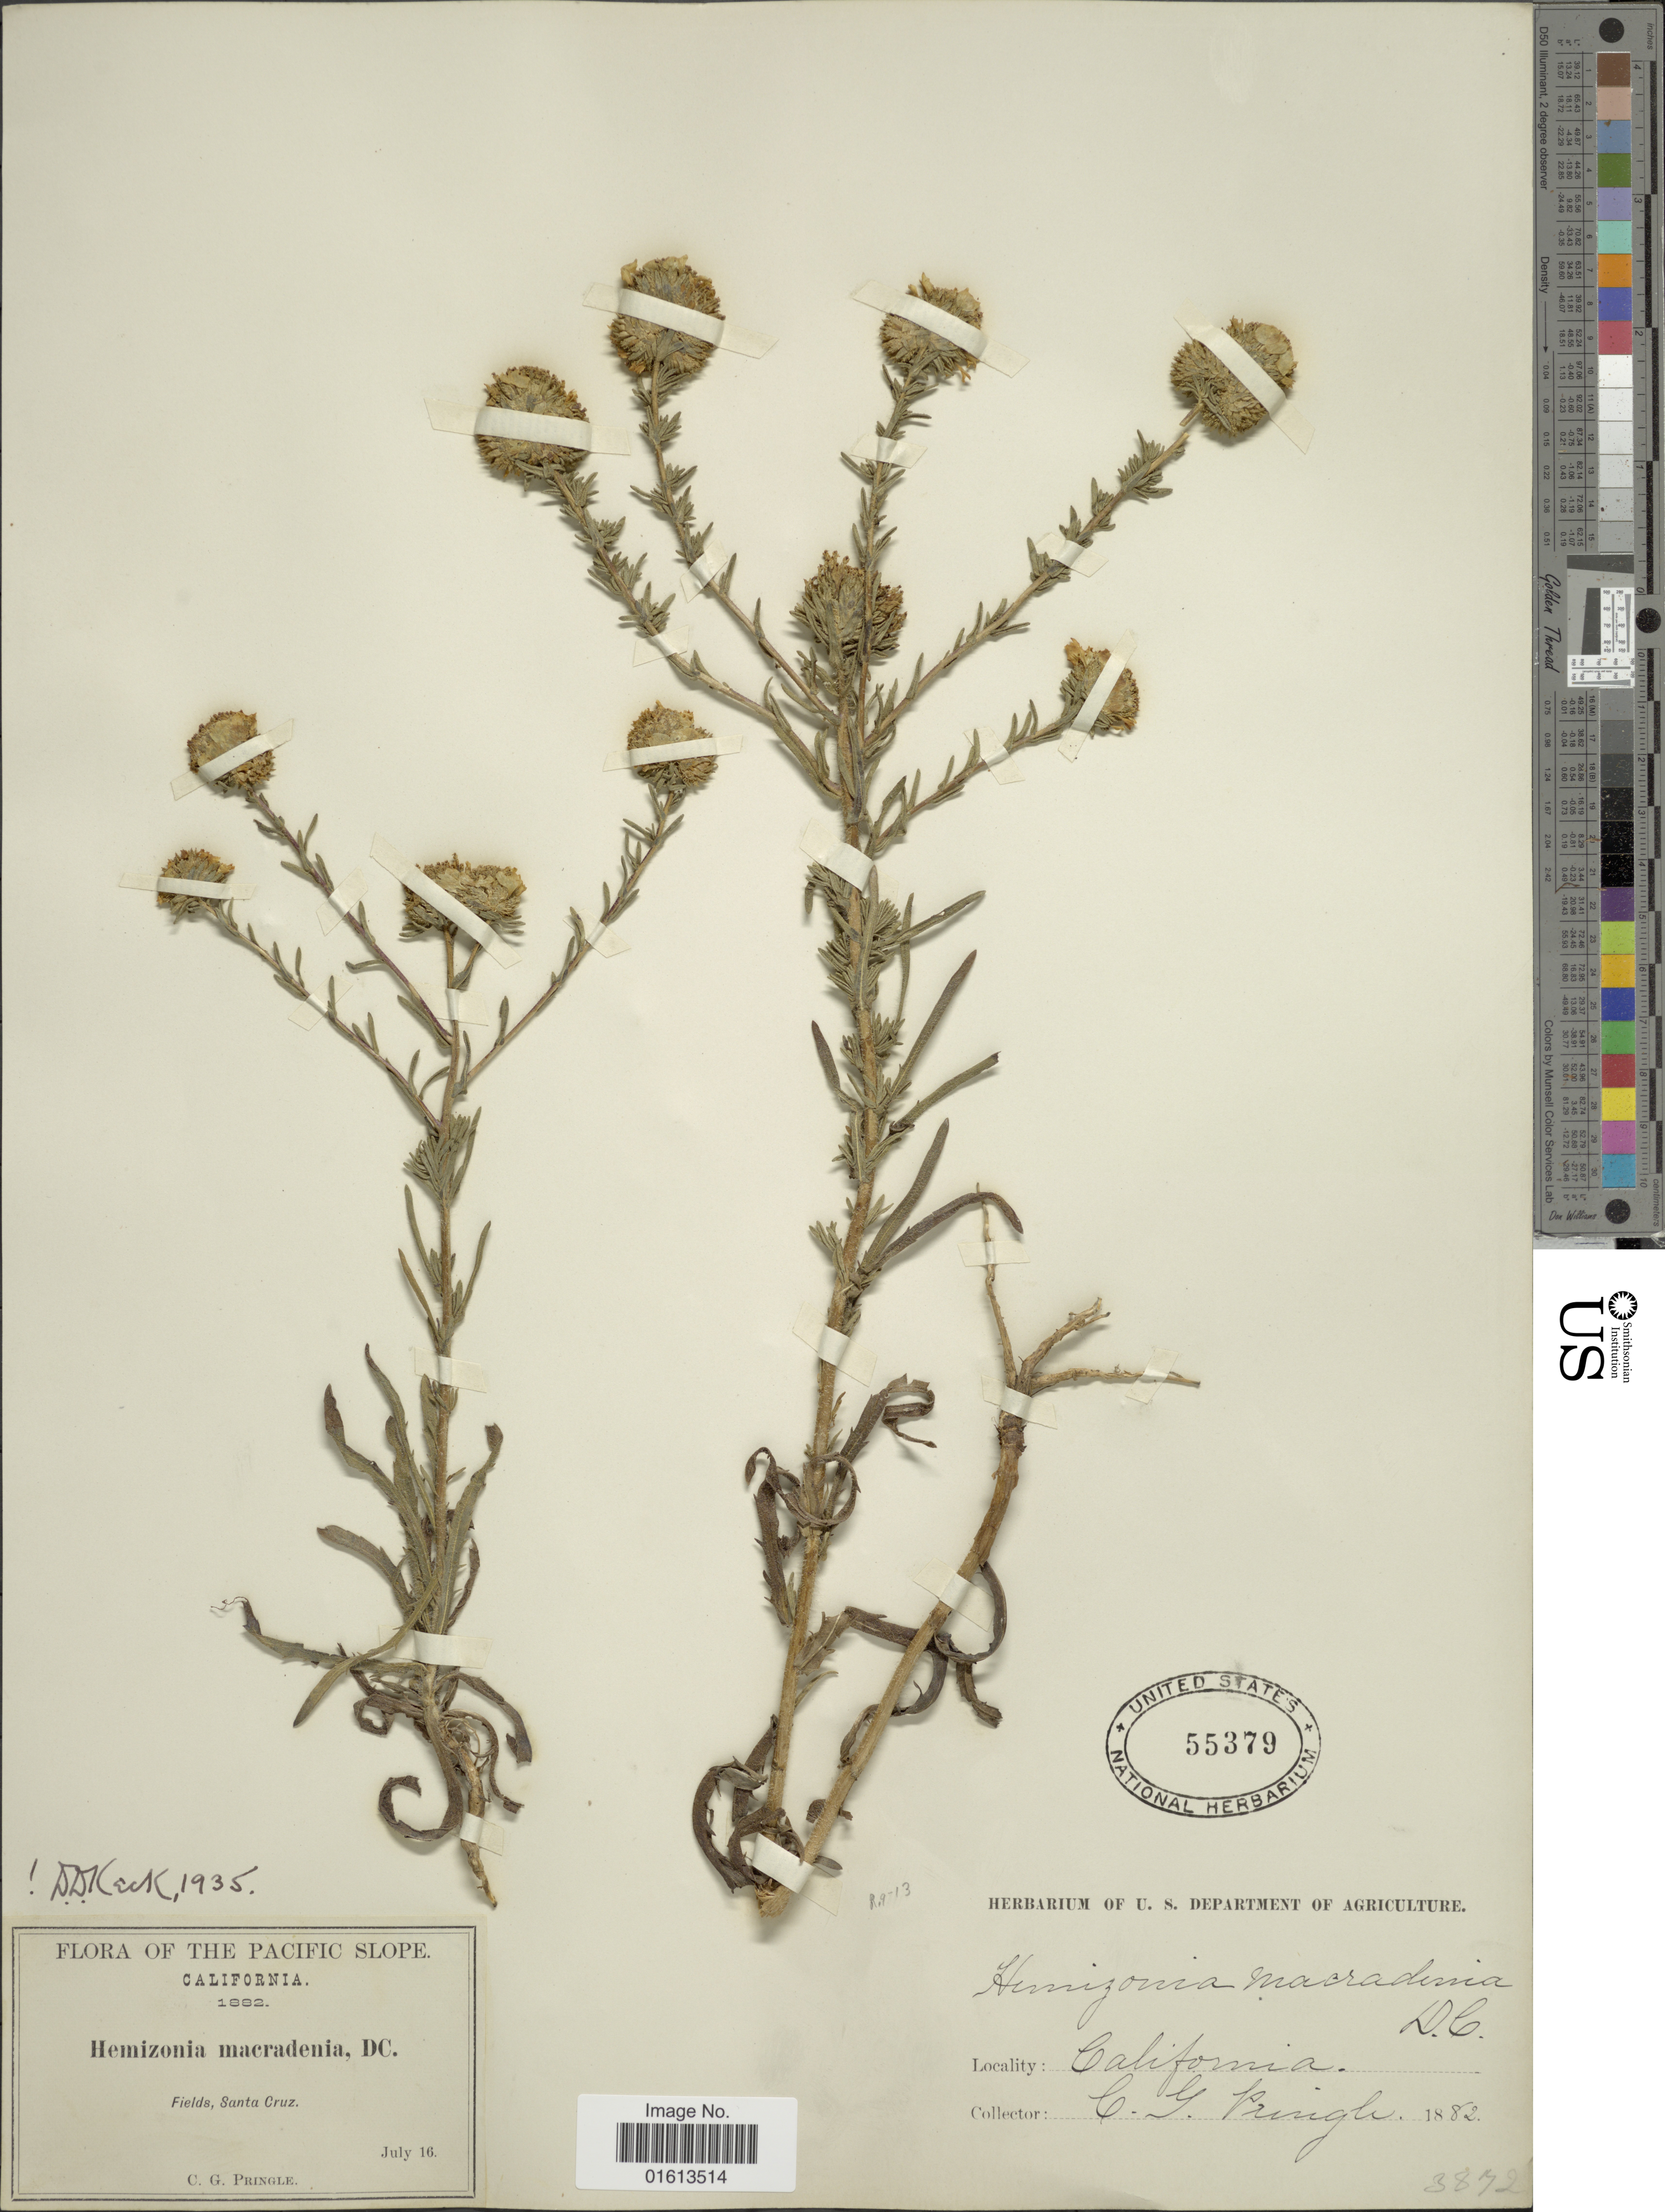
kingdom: Plantae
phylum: Tracheophyta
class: Magnoliopsida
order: Asterales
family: Asteraceae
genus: Hemizonia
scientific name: Hemizonia macradenia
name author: DC.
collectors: C. G. Pringle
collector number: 3872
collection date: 1882-07-16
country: United States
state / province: California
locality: Fields, Santa Cruz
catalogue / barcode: US 55379